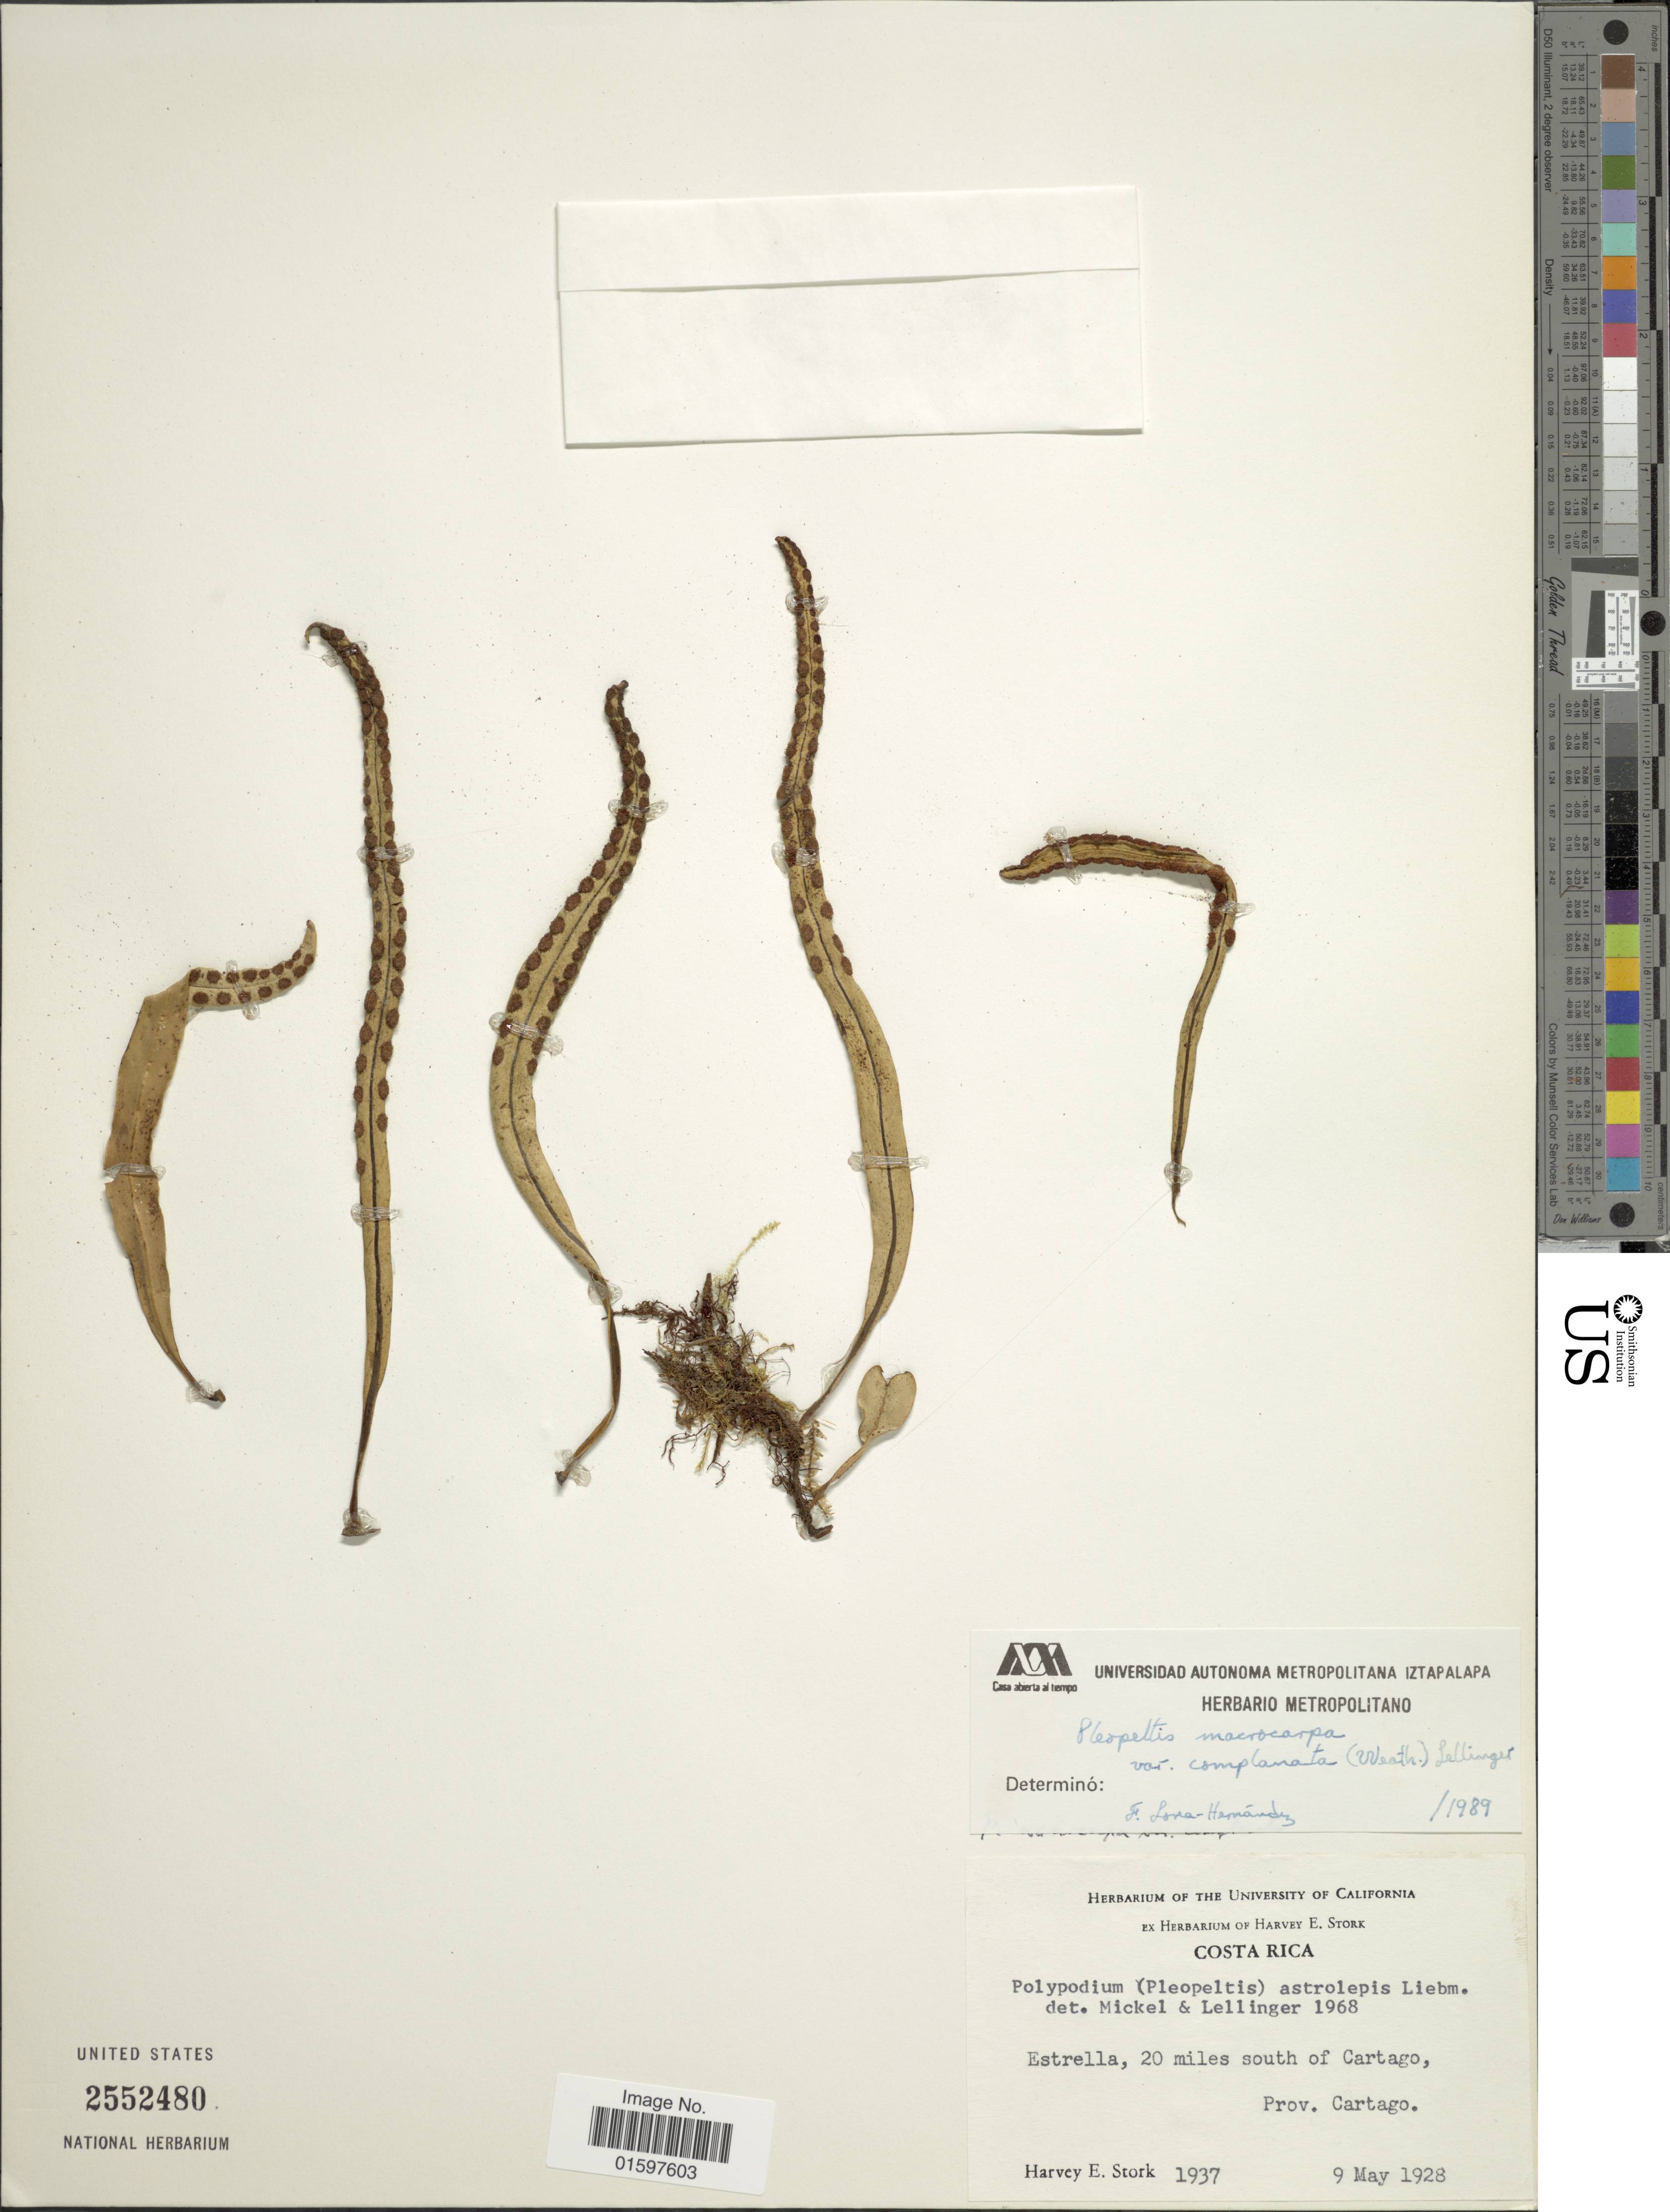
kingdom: Plantae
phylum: Tracheophyta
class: Polypodiopsida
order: Polypodiales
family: Polypodiaceae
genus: Pleopeltis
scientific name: Pleopeltis macrocarpa var. complanata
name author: (Weath.) Lellinger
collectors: H. E. Stork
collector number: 1937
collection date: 1928-05-09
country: Costa Rica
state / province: Cartago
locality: Estrella, 20 miles south of Cartago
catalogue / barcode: US 2552480